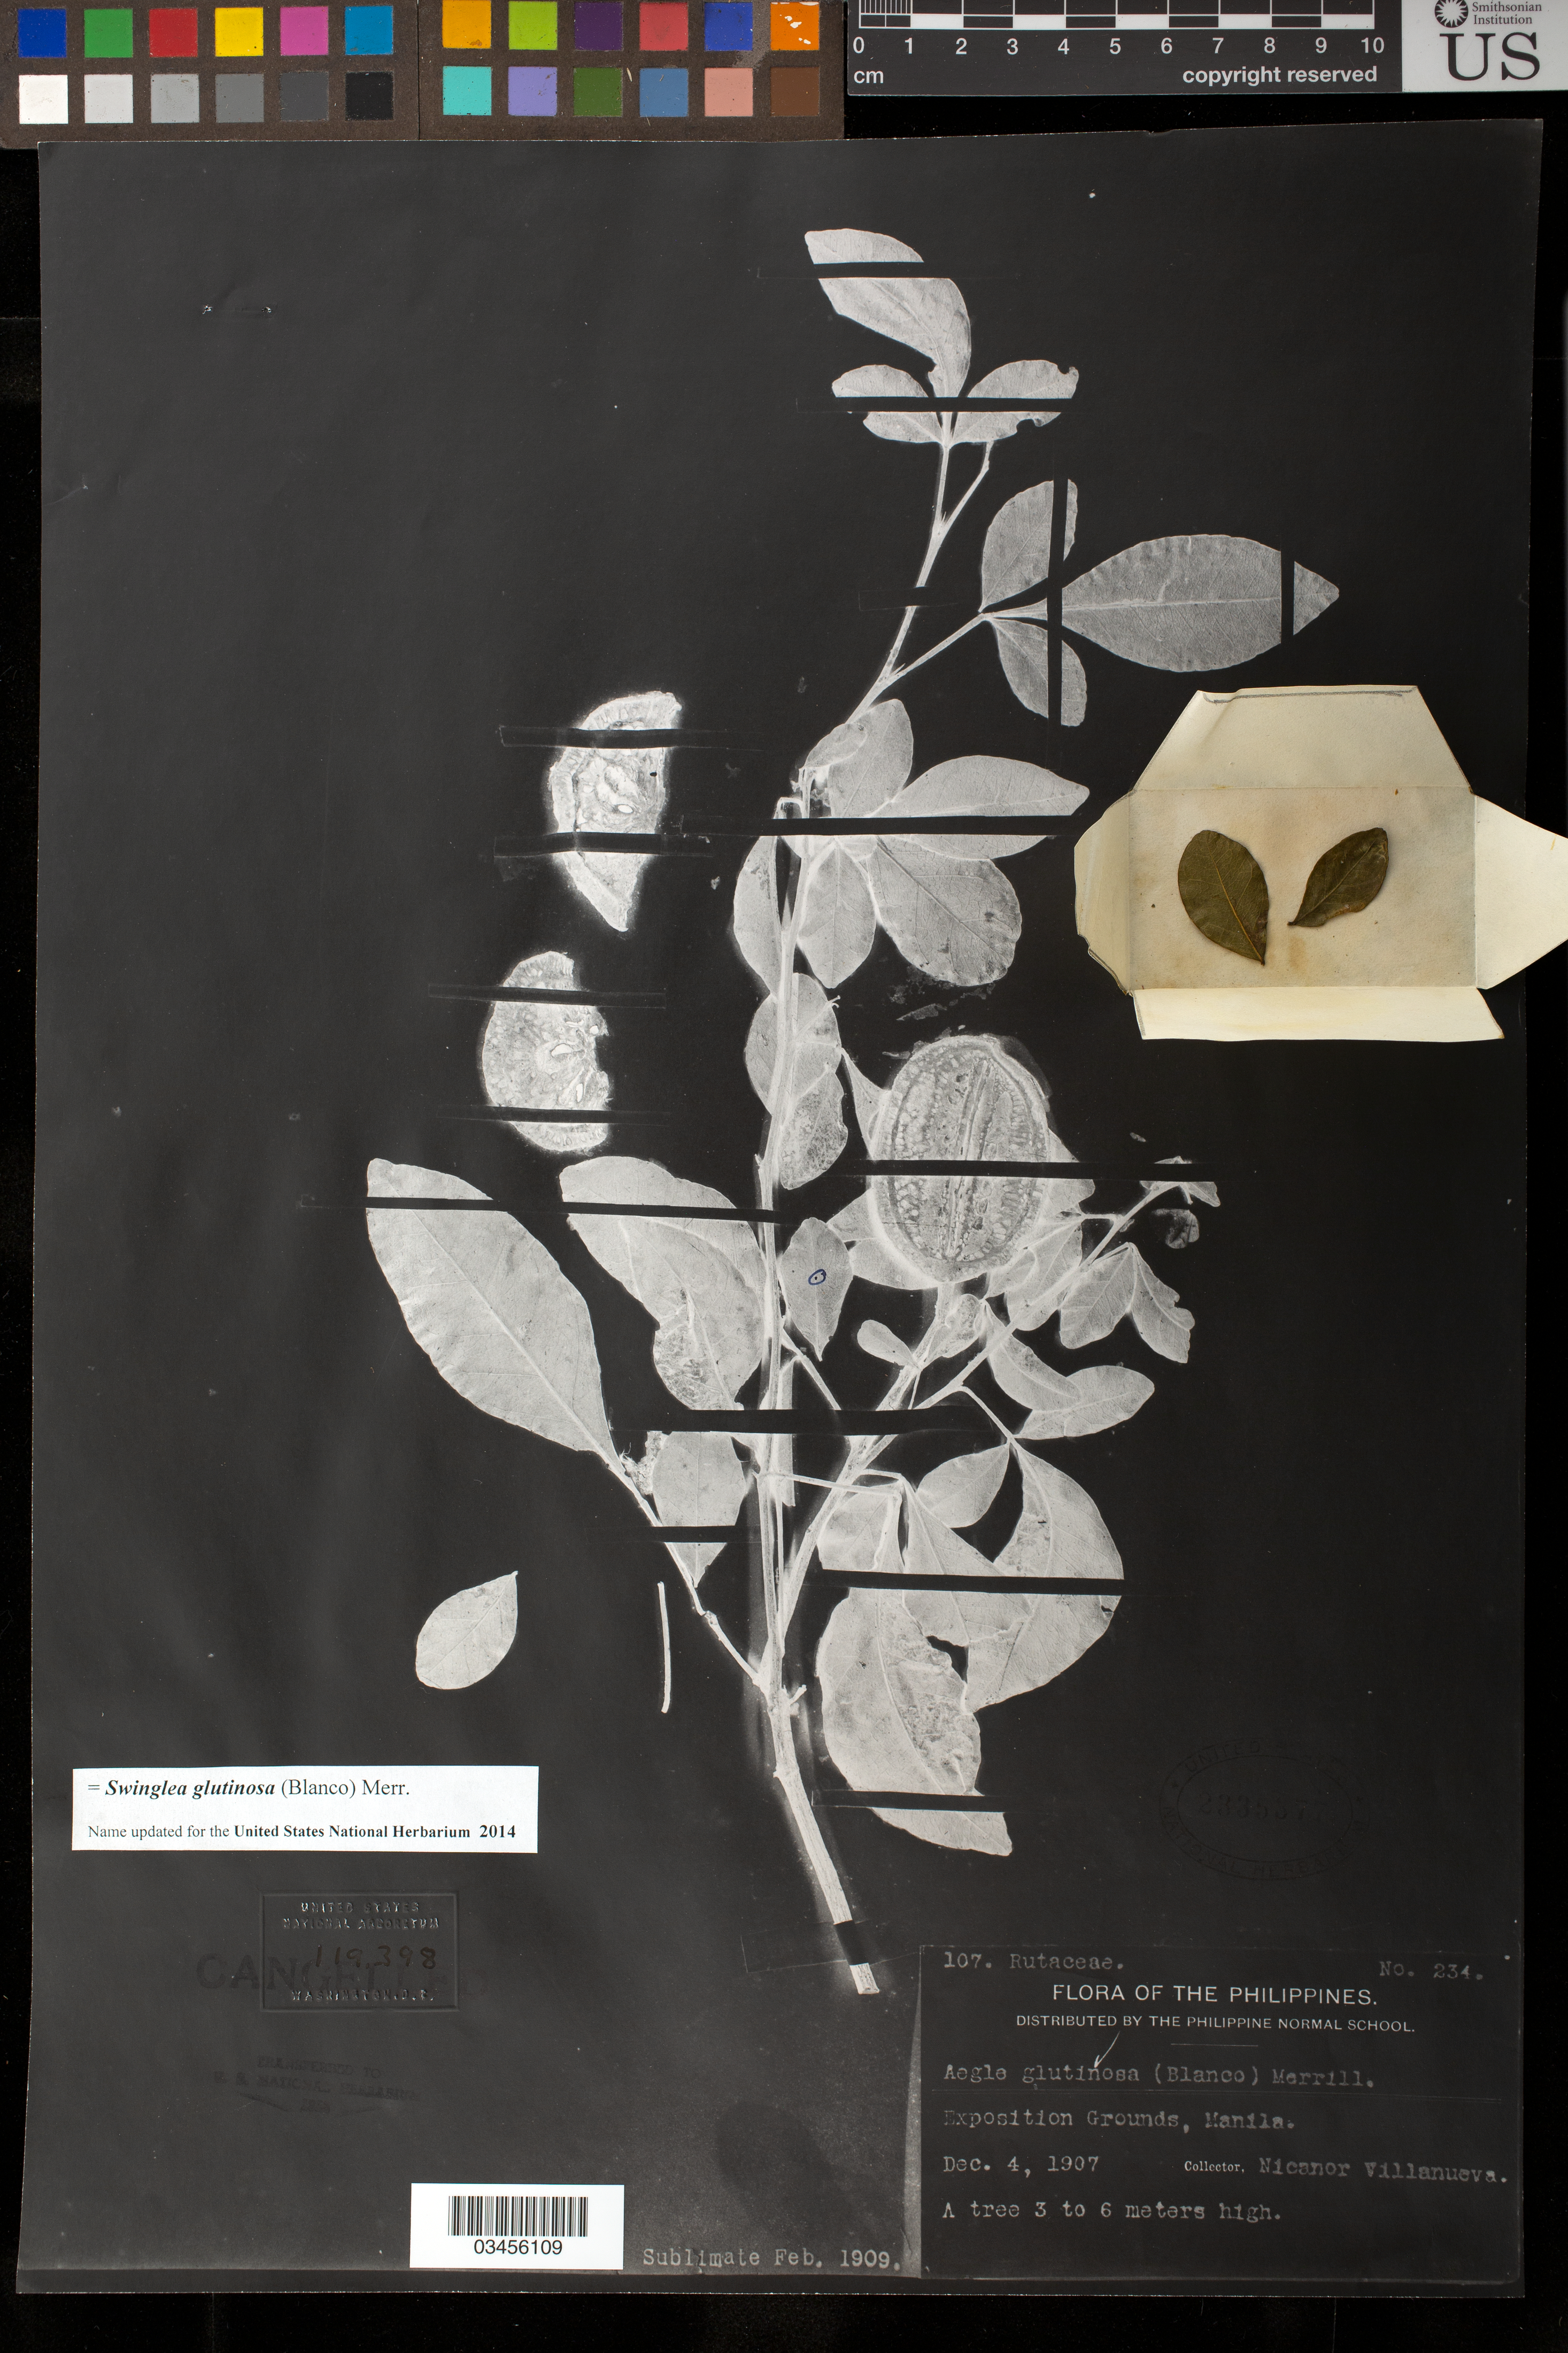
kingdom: Plantae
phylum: Tracheophyta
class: Magnoliopsida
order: Sapindales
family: Rutaceae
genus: Swinglea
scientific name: Swinglea glutinosa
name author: (Blanco) Merr.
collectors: N. Villanueva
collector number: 234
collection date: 1907-12-04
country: Philippines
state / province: Calabarzon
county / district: Rizal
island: Luzon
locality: Exposition Grounds, Manila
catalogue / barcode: US 2335377